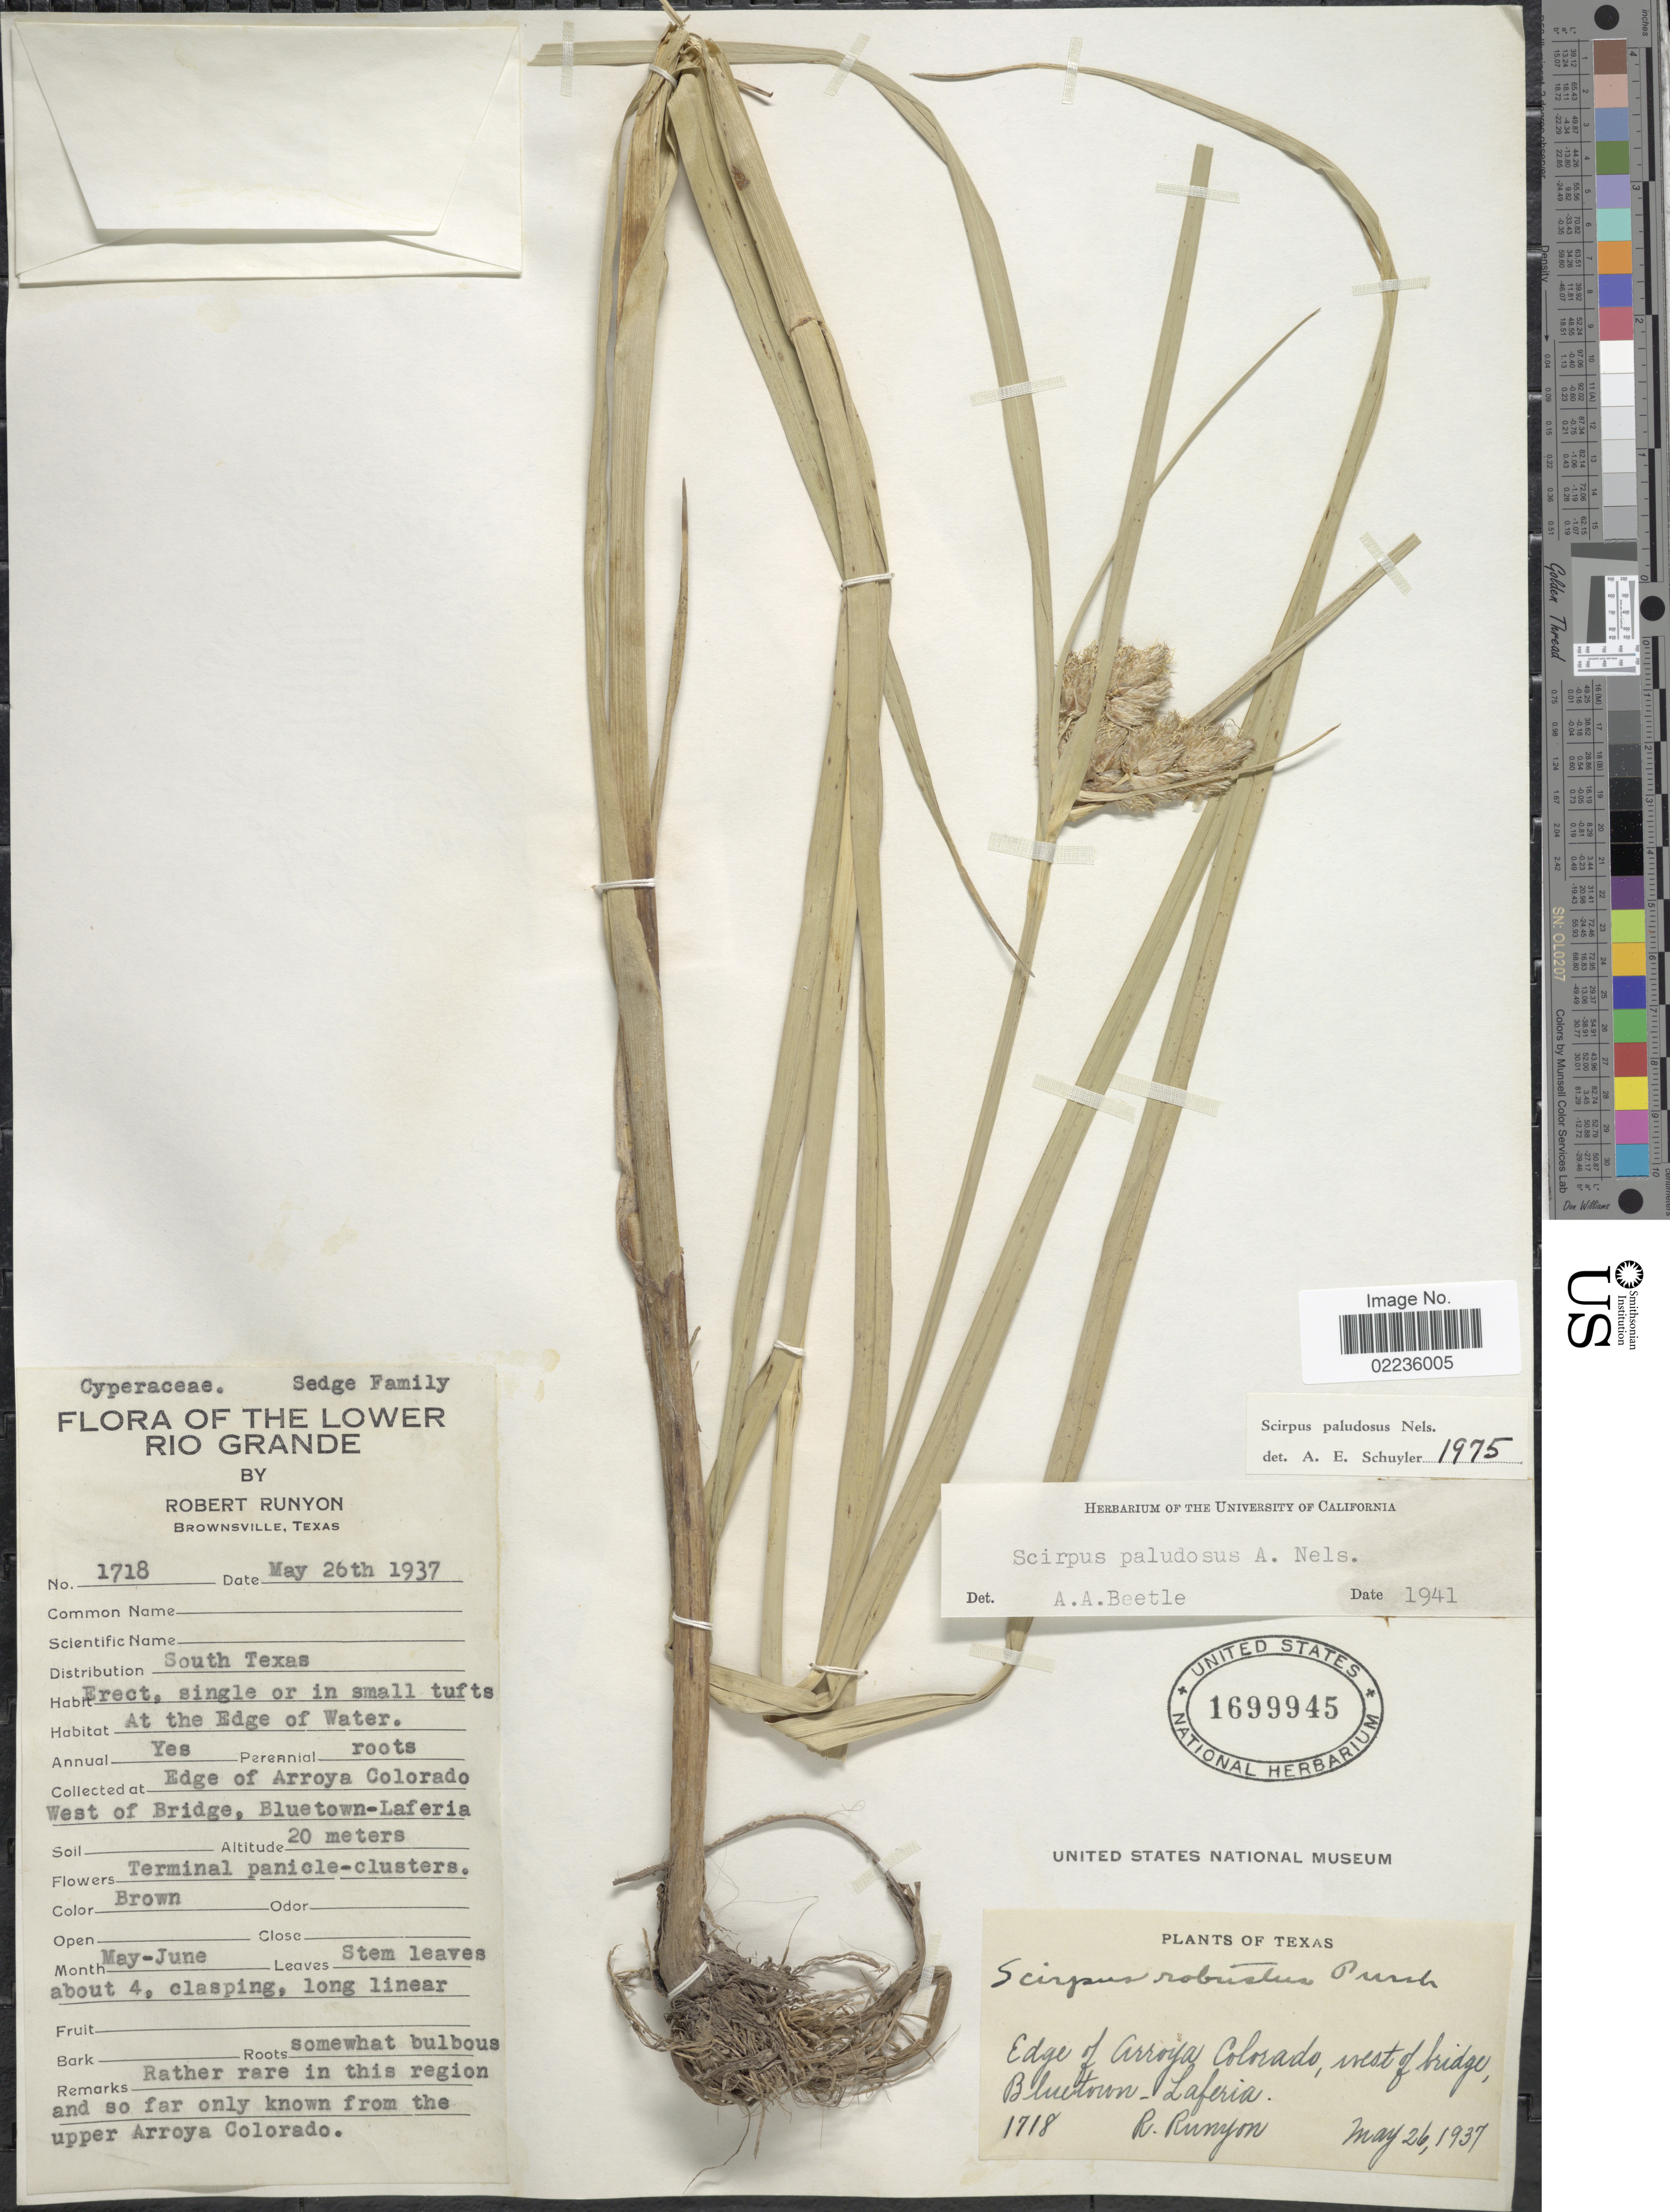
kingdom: Plantae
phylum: Tracheophyta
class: Liliopsida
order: Poales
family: Cyperaceae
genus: Bolboschoenus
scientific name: Bolboschoenus maritimus subsp. paludosus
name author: (A. Nelson) T. Koyama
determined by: Strong, M. T., (US), Smithsonian Institution - National Museum of Natural History (UNITED STATES)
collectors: R. Runyon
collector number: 1718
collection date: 1937-05-26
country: United States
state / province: Texas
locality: The Lower Rio Grande. Edge of Arroya Colorado West of Bridge, Bluetown-Laferia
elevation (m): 20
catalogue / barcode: US 1699945